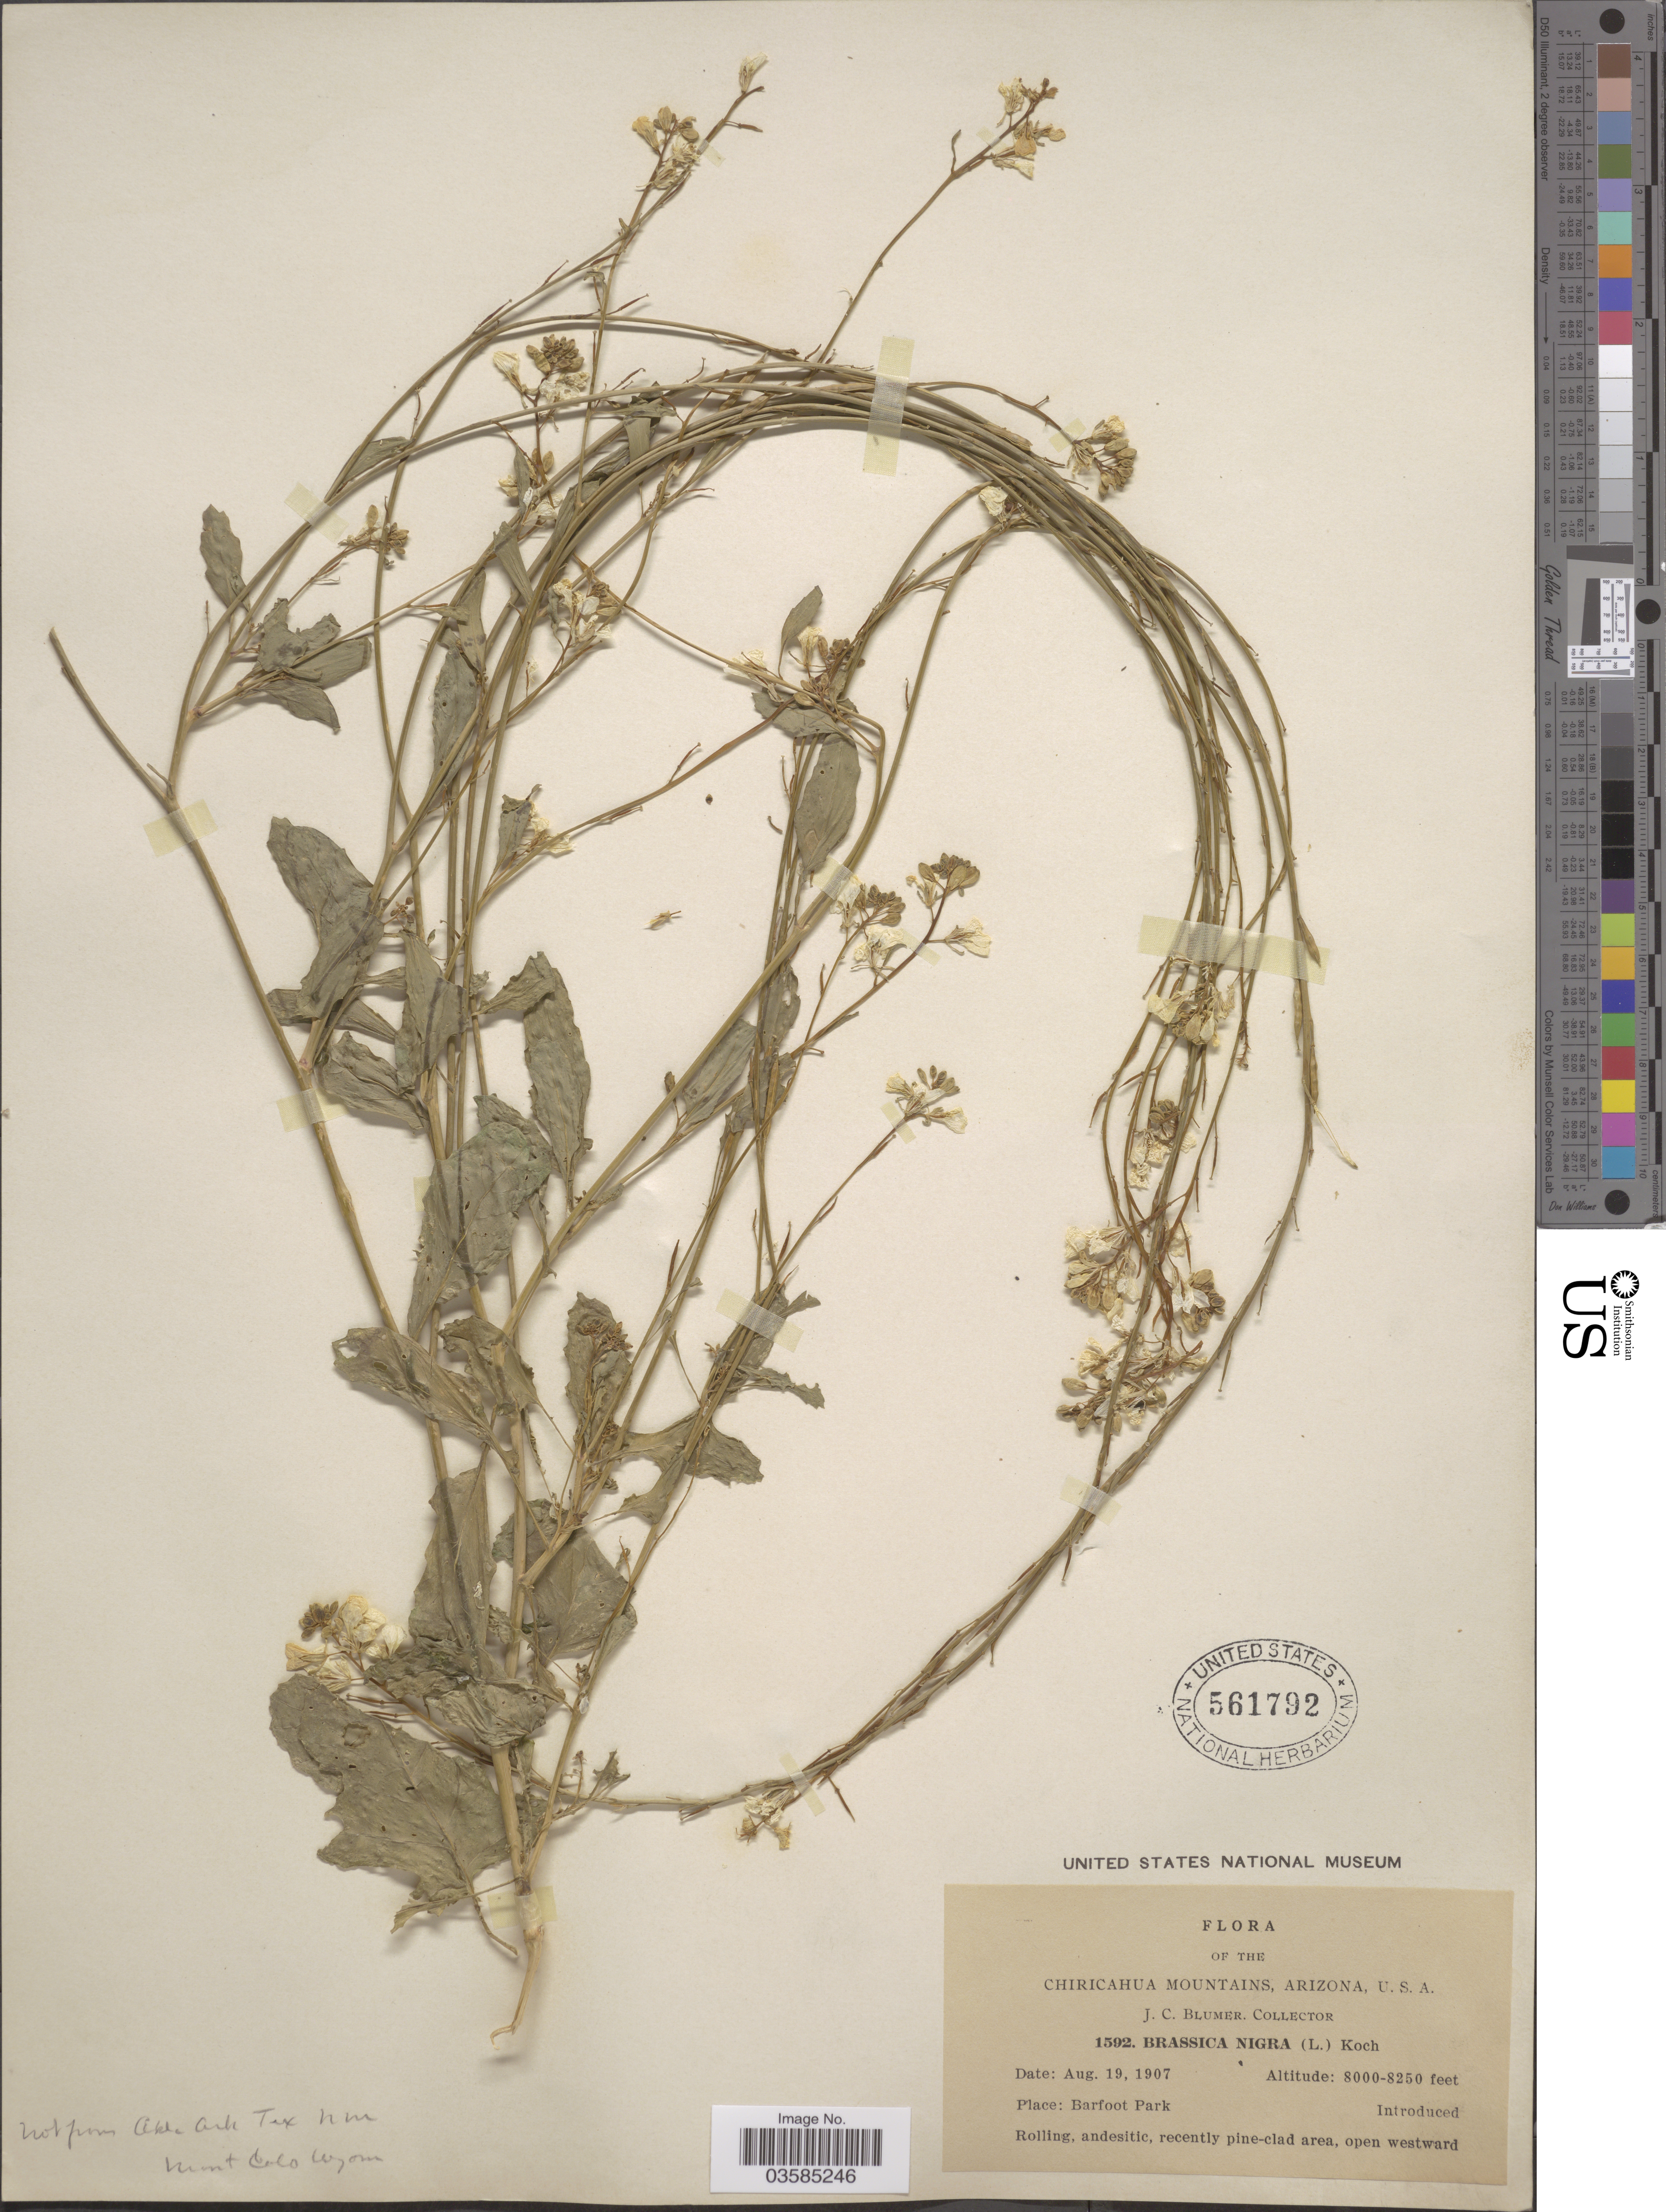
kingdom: Plantae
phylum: Tracheophyta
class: Magnoliopsida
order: Brassicales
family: Brassicaceae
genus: Brassica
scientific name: Brassica nigra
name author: (L.) W.D.J. Koch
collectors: J. C. Blumer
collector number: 1592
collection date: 1907-08-19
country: United States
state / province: Arizona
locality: Chiricahua Mountains. Barfoot Park.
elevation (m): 2438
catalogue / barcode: US 561792